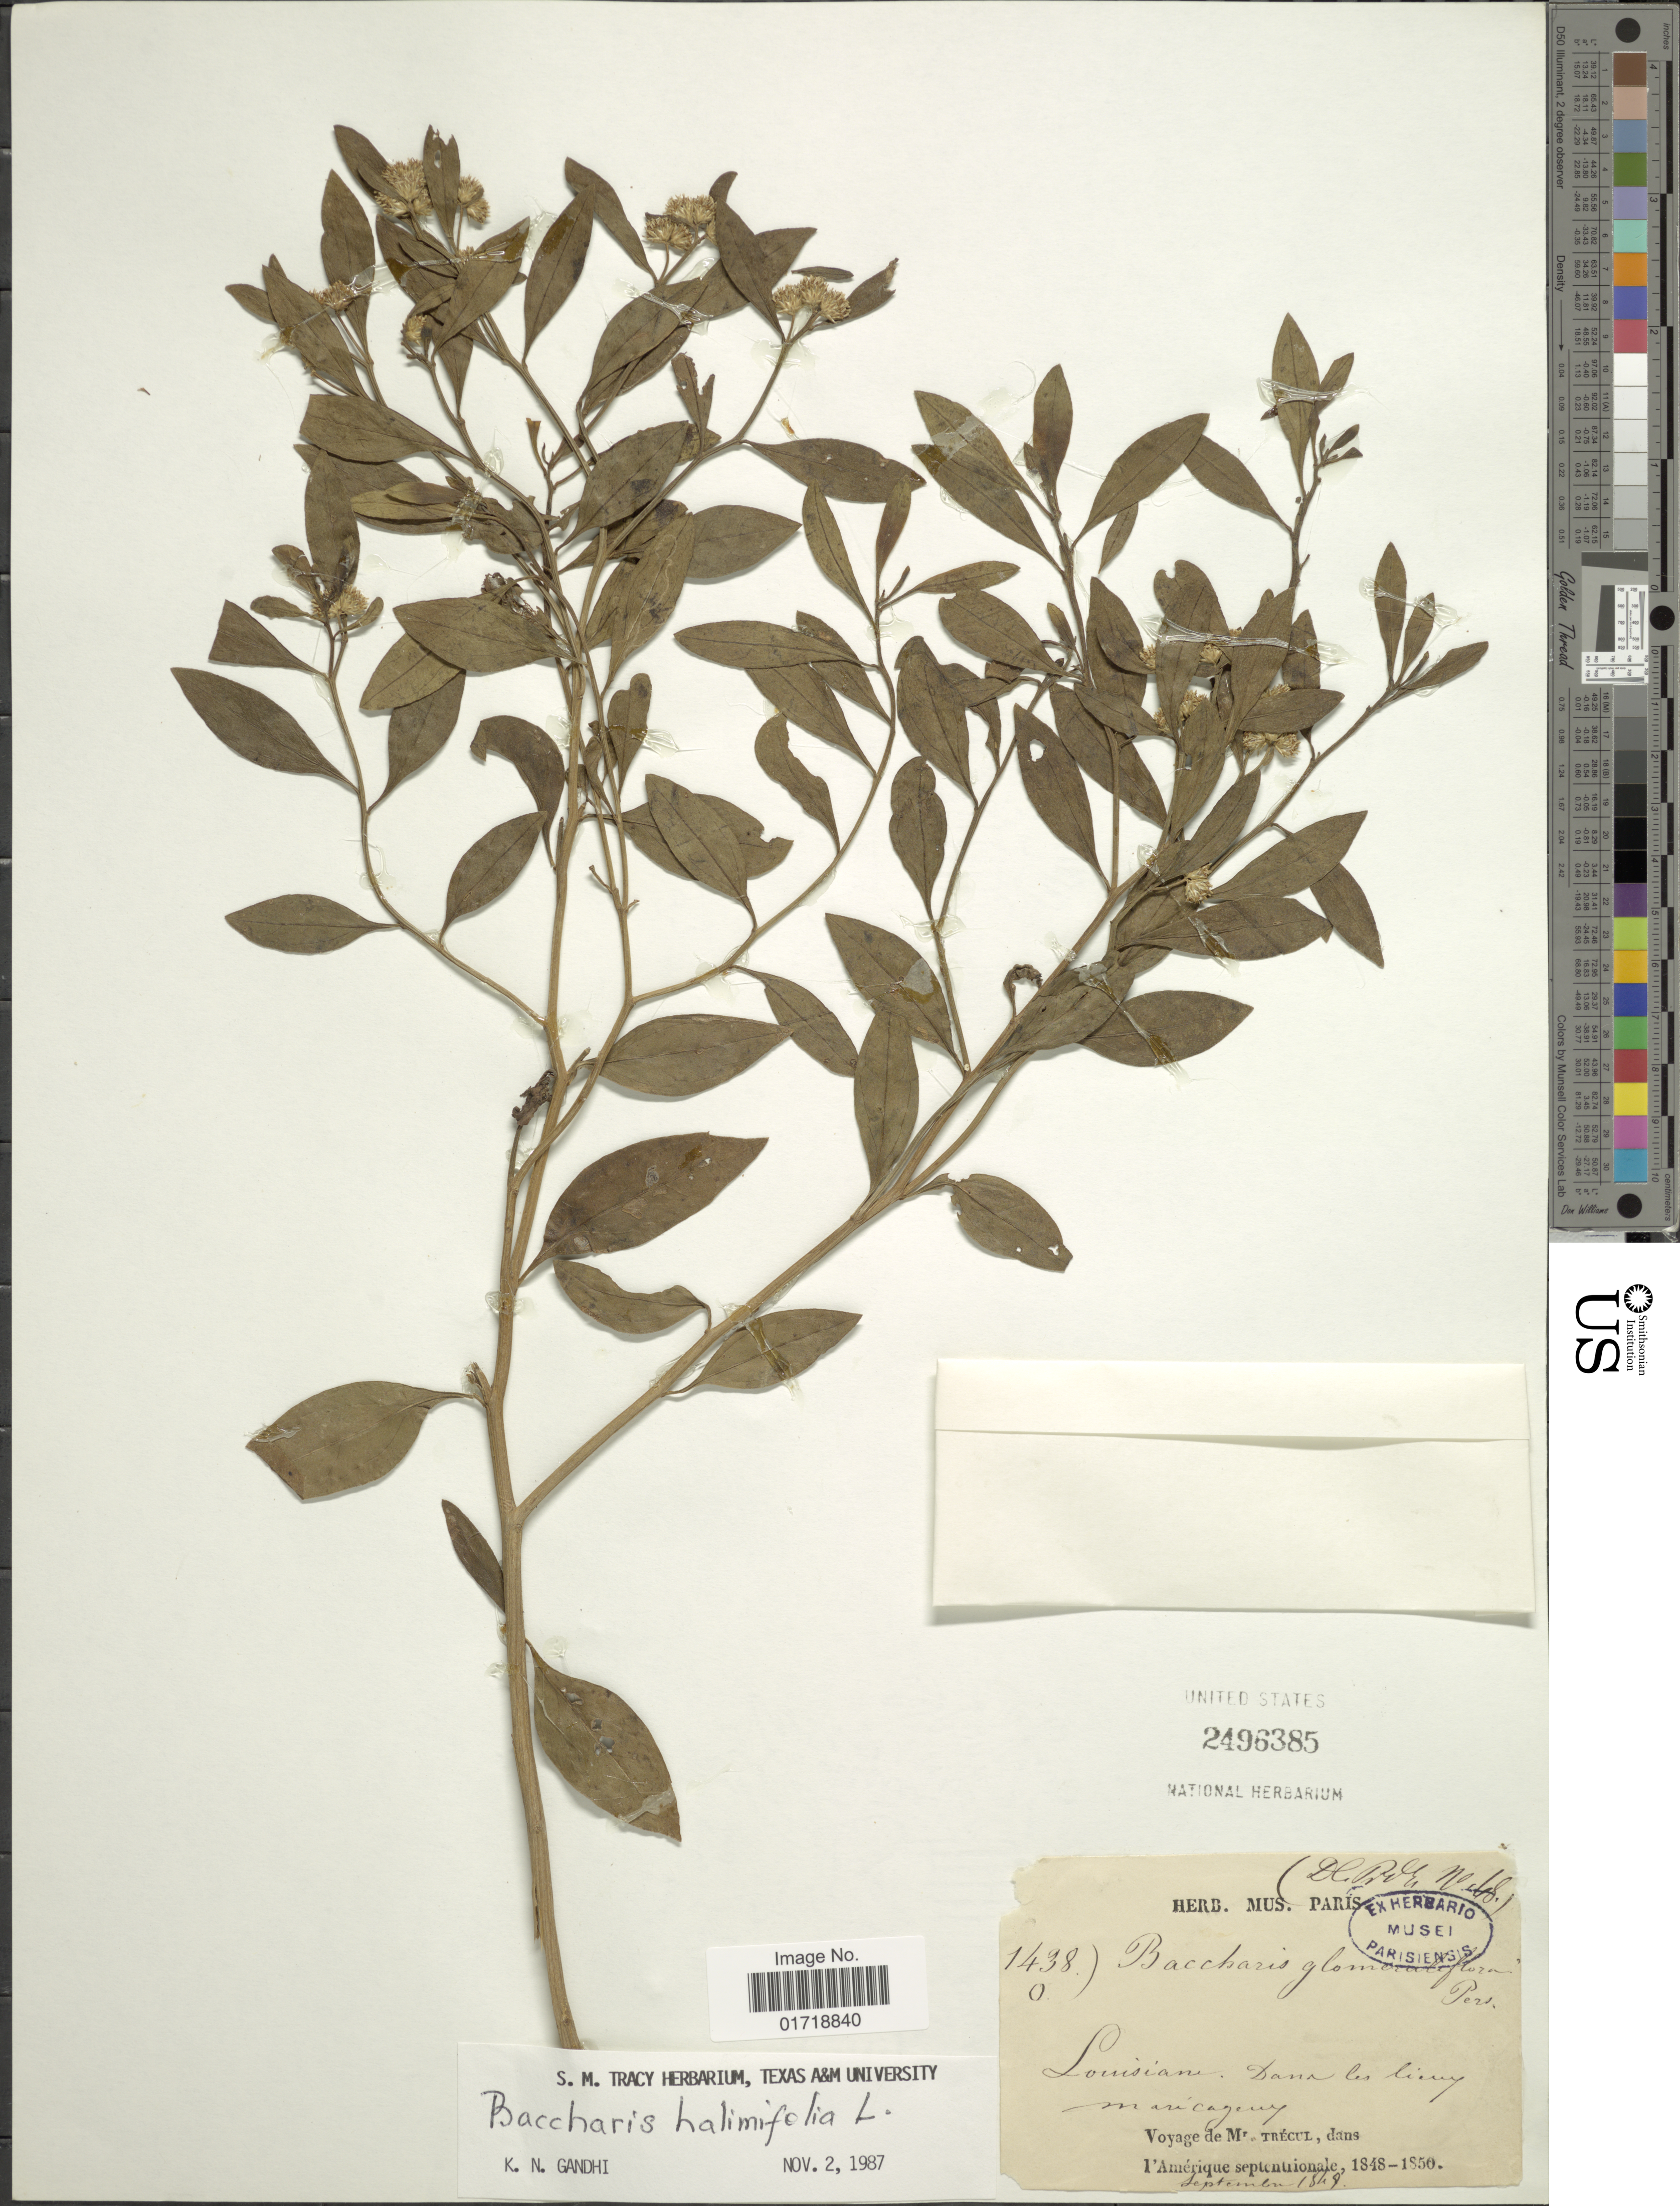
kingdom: Plantae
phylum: Tracheophyta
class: Magnoliopsida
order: Asterales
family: Asteraceae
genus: Baccharis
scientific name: Baccharis halimifolia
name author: L.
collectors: ex herb. Mus. Paris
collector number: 1438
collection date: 1848-09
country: United States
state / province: Louisiana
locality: Dans les lieux maricageux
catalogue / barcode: US 2496385